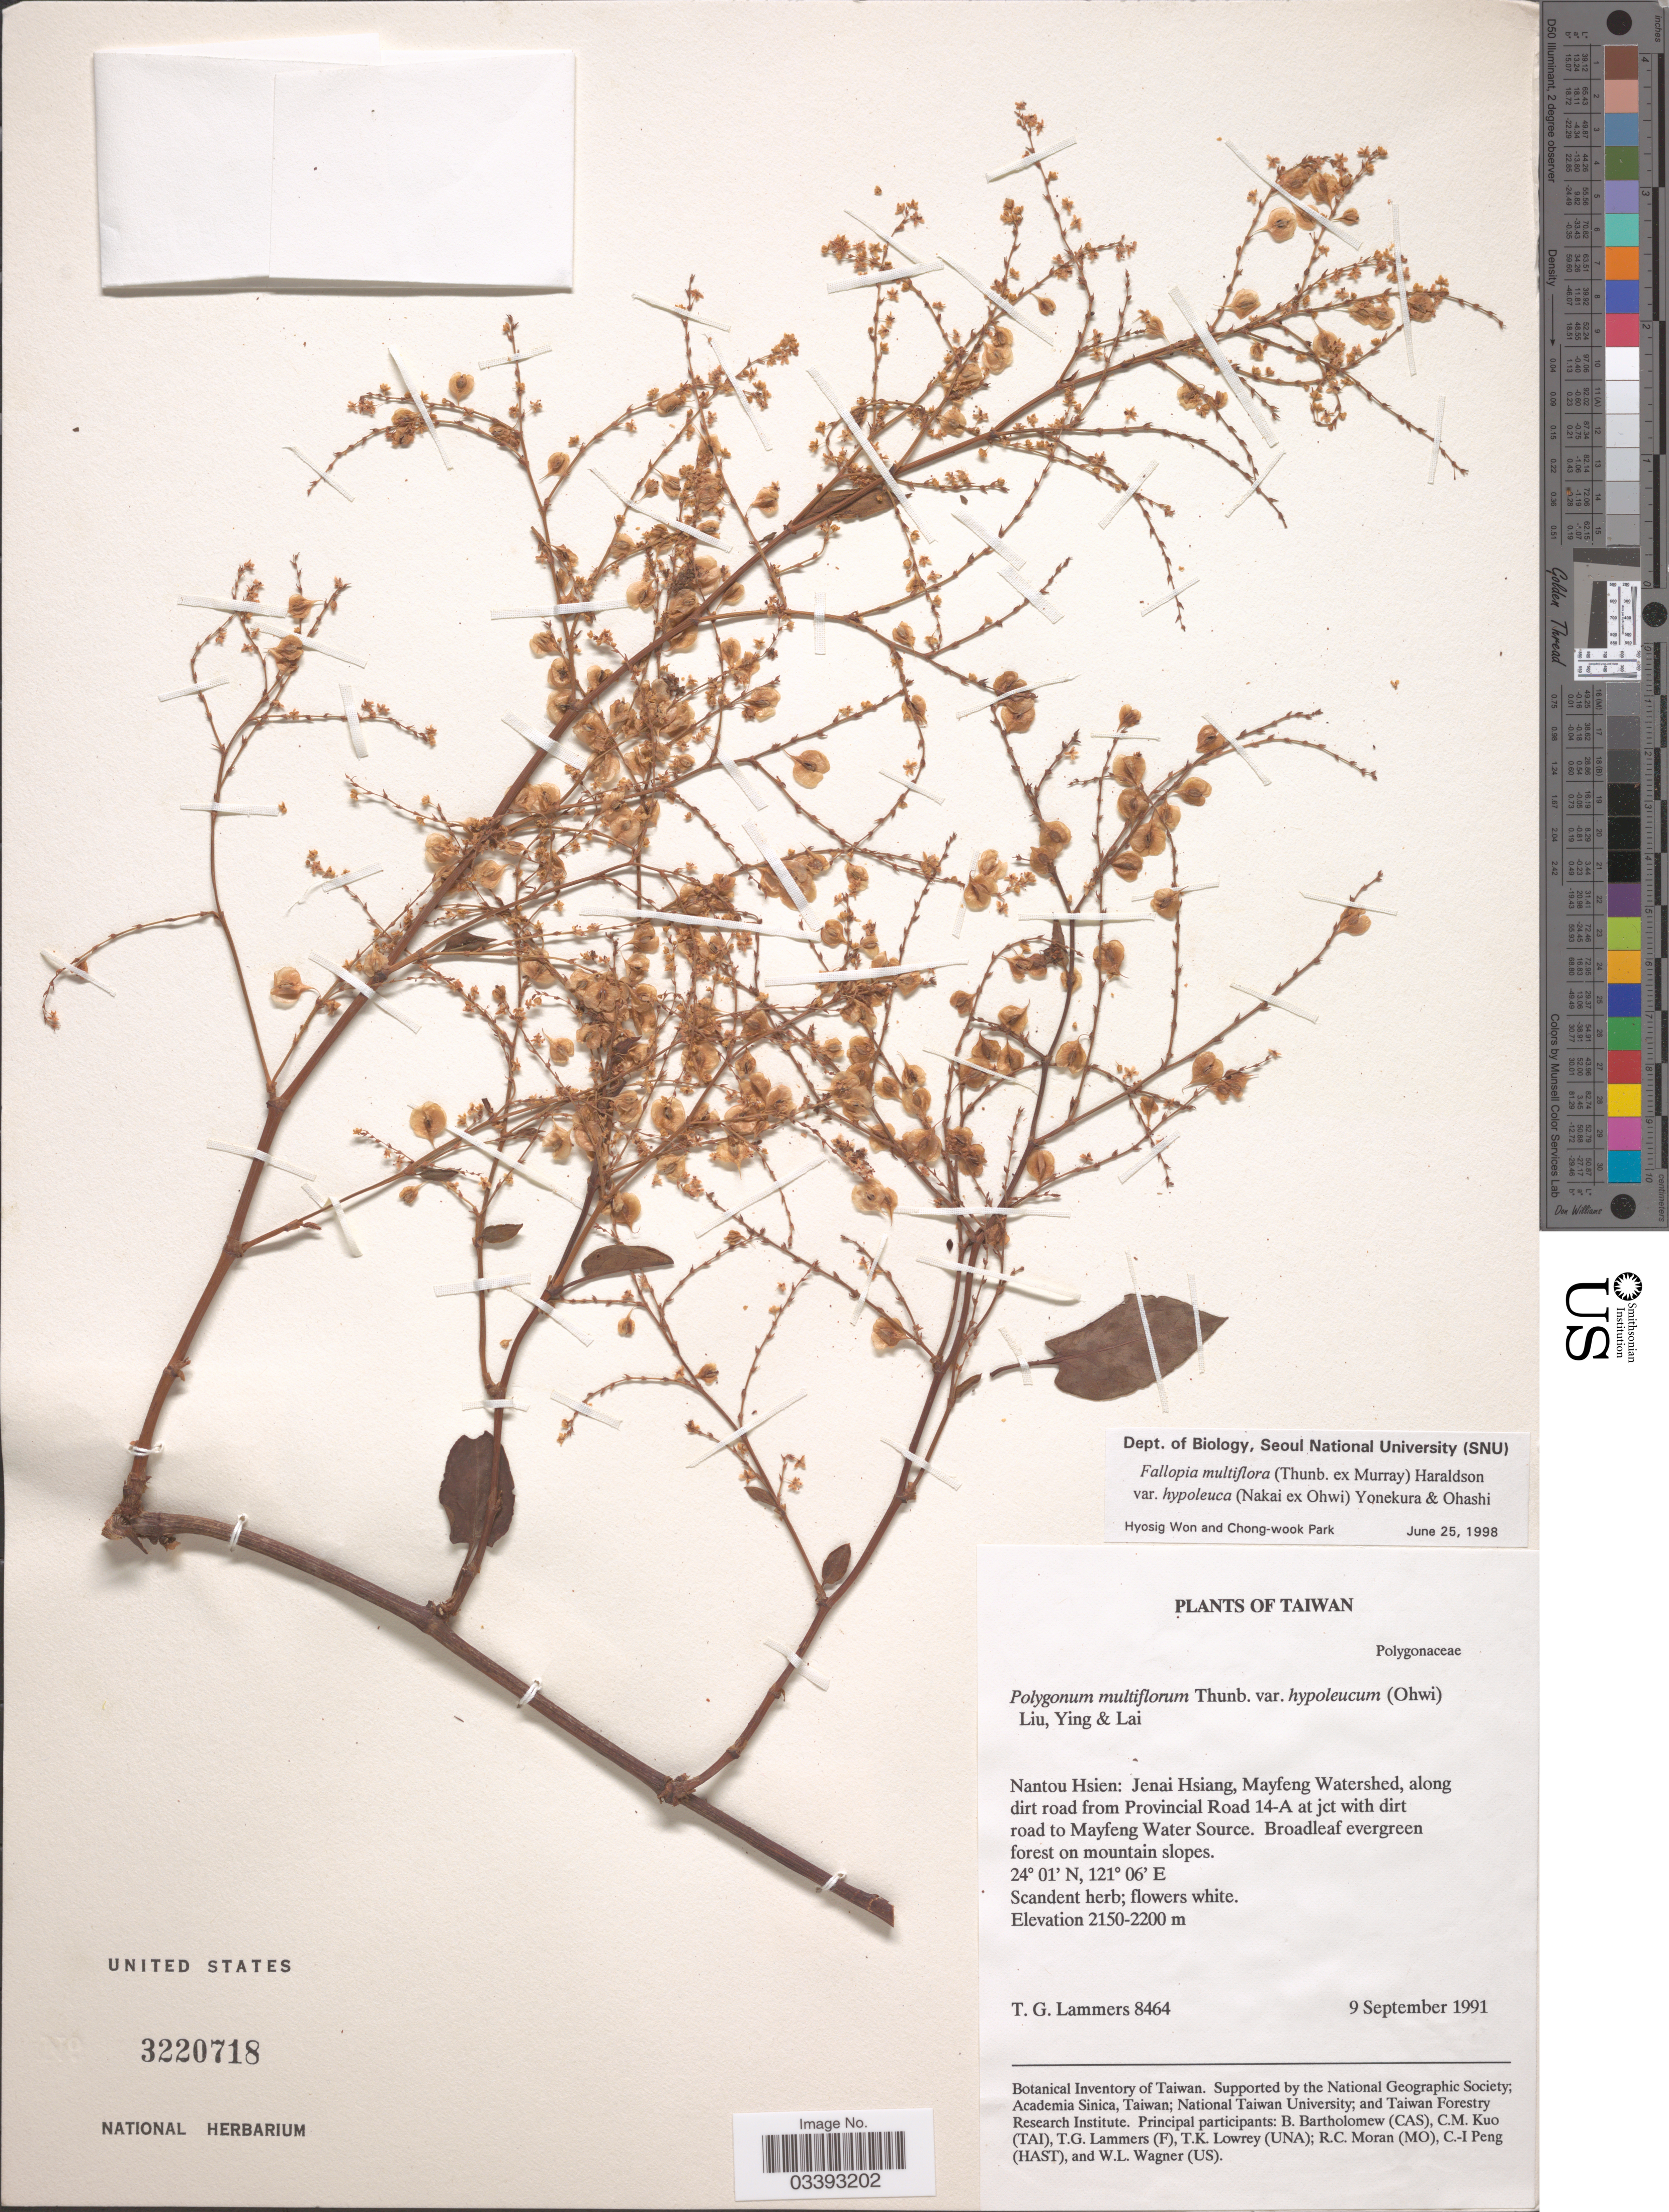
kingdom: Plantae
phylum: Tracheophyta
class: Magnoliopsida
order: Caryophyllales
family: Polygonaceae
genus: Fallopia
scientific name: Fallopia multiflora var. hypoleuca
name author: (Nakai ex Ohwi) Yonek. & H. Ohashi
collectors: T. Lammers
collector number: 8464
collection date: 1991-09-09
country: Taiwan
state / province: Nantou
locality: Nantou Hsien: Jenai Hsiang, Mayfeng Watershed, along dirt road from Provincial Road 14-A at jct with dirt road to Mayfeng Water Source.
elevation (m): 2150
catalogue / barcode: US 3220718